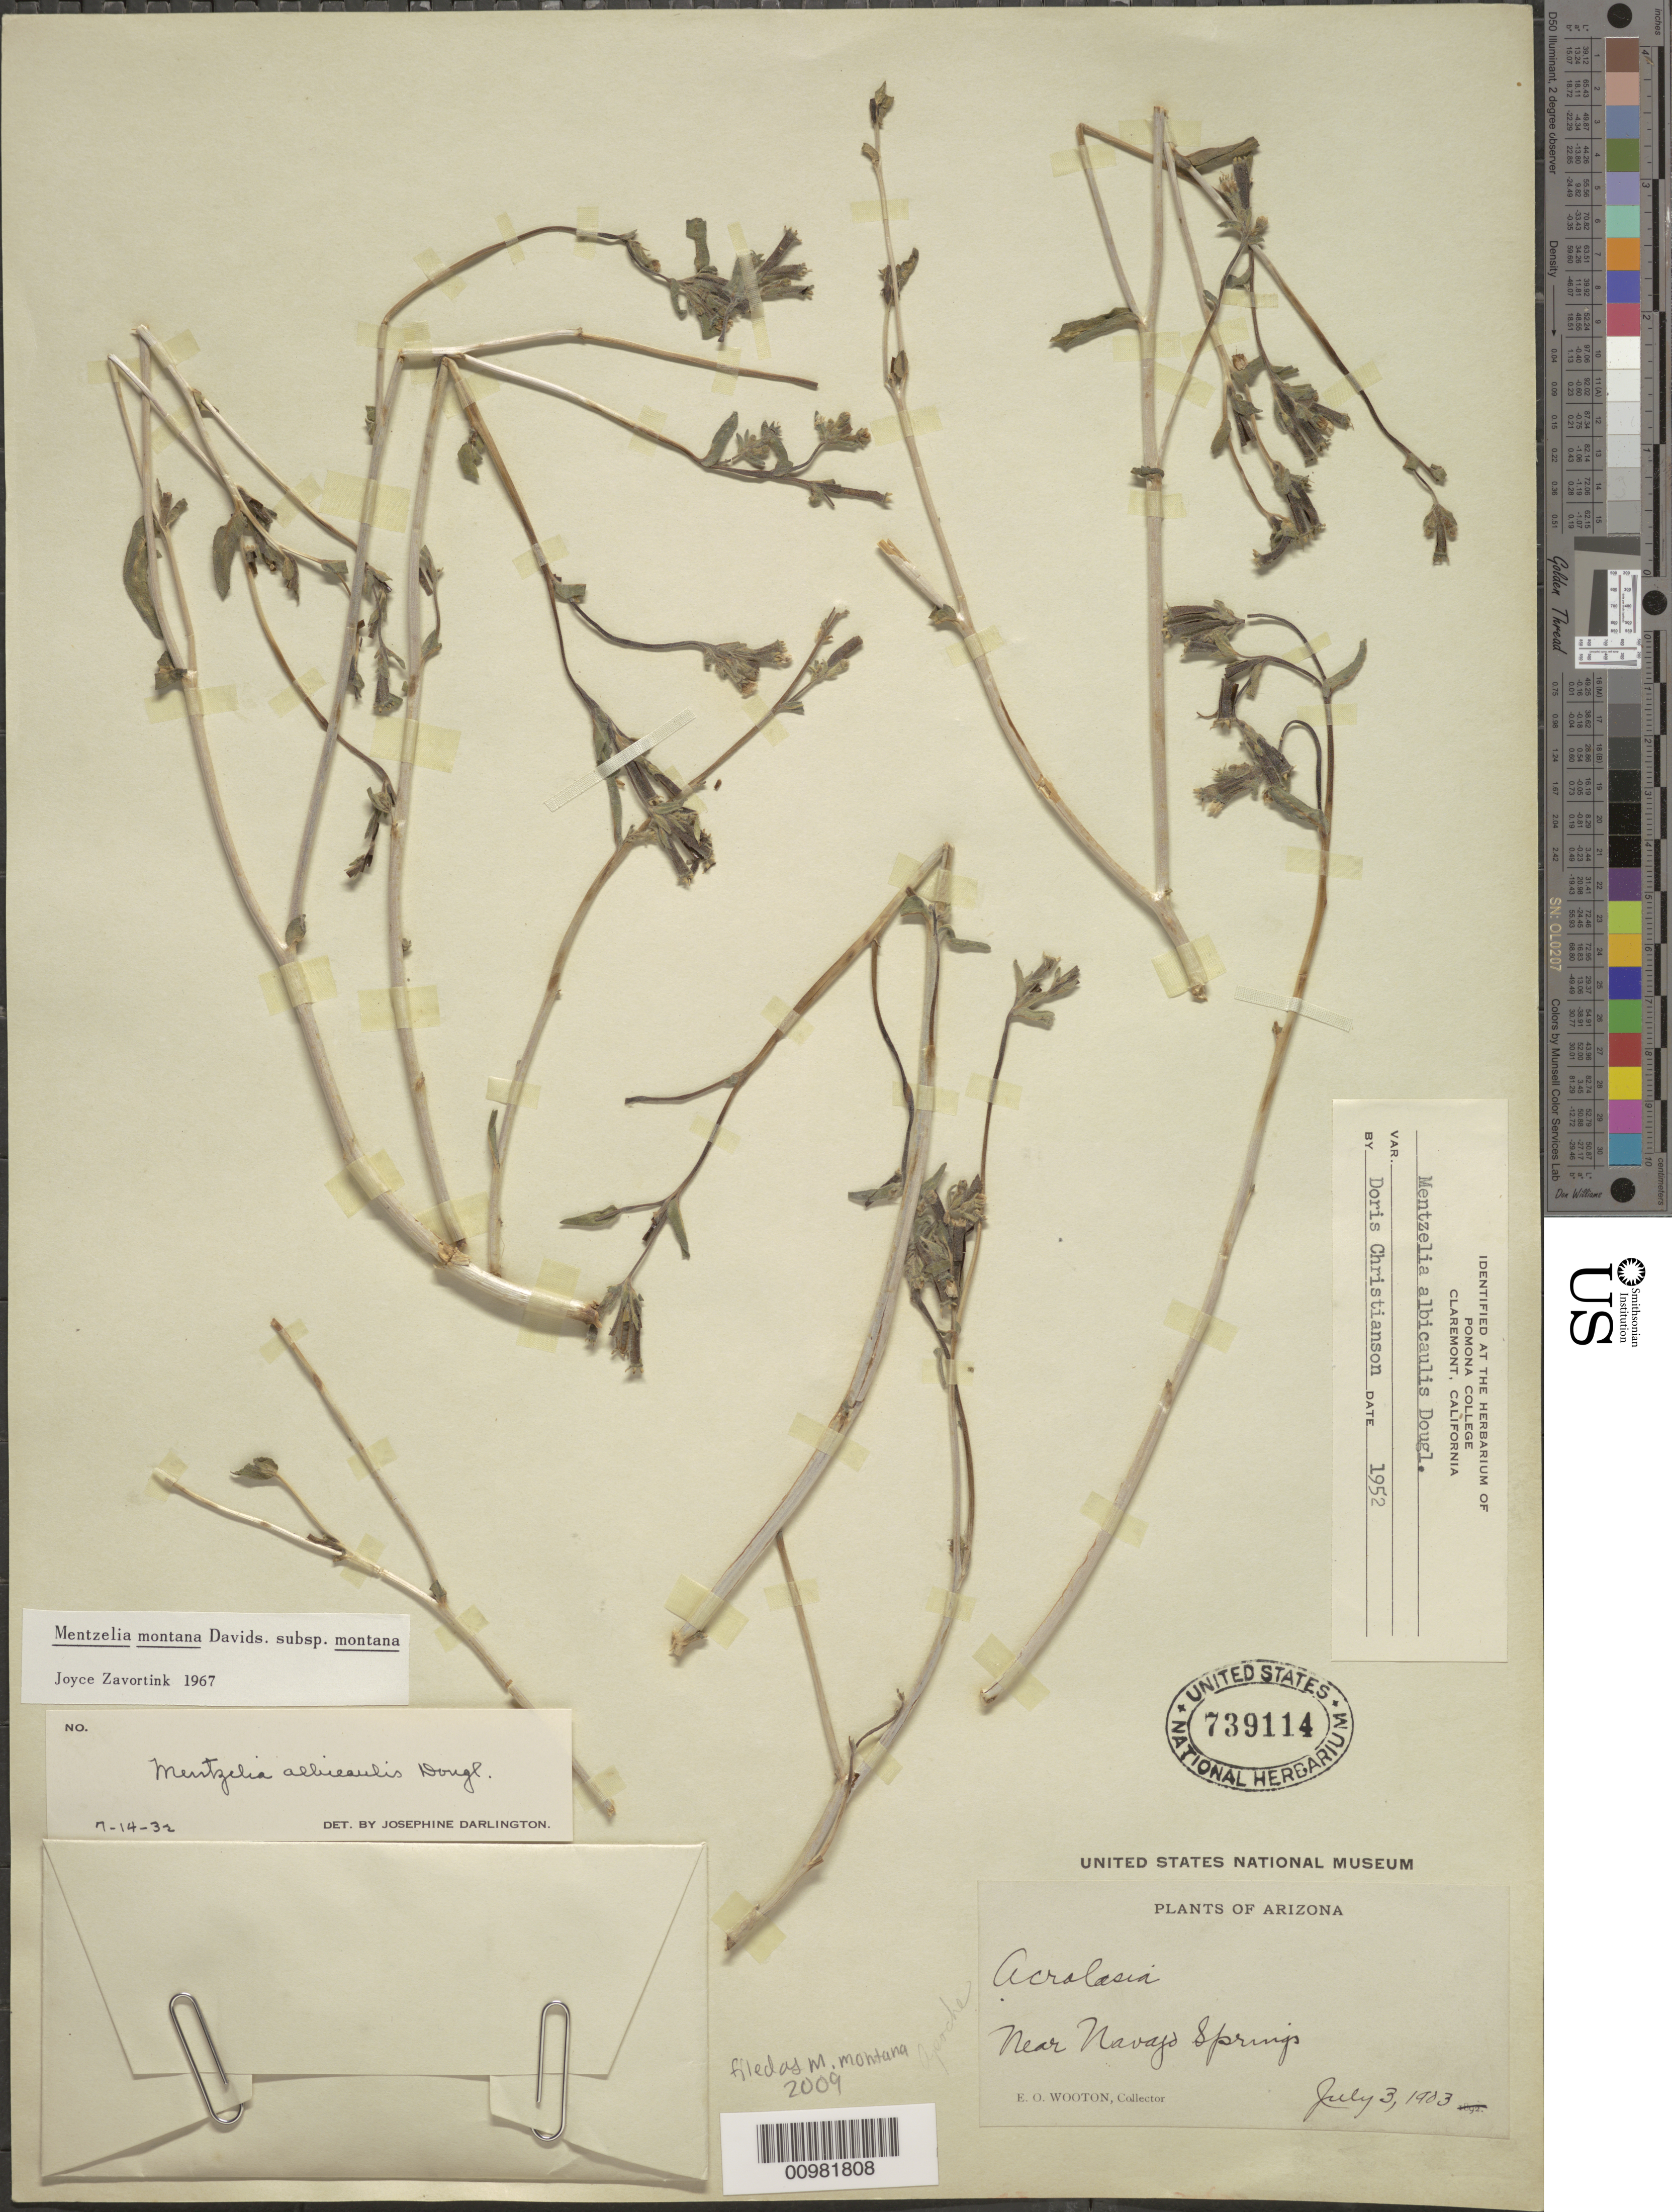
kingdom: Plantae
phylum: Tracheophyta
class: Magnoliopsida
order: Cornales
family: Loasaceae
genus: Mentzelia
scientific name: Mentzelia montana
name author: (Davidson) Davidson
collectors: E. O. Wooton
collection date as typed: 03 Jul 1903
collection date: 1903-07-03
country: United States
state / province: Arizona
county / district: Apache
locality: Near Navays(?) Springs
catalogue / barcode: US 739114